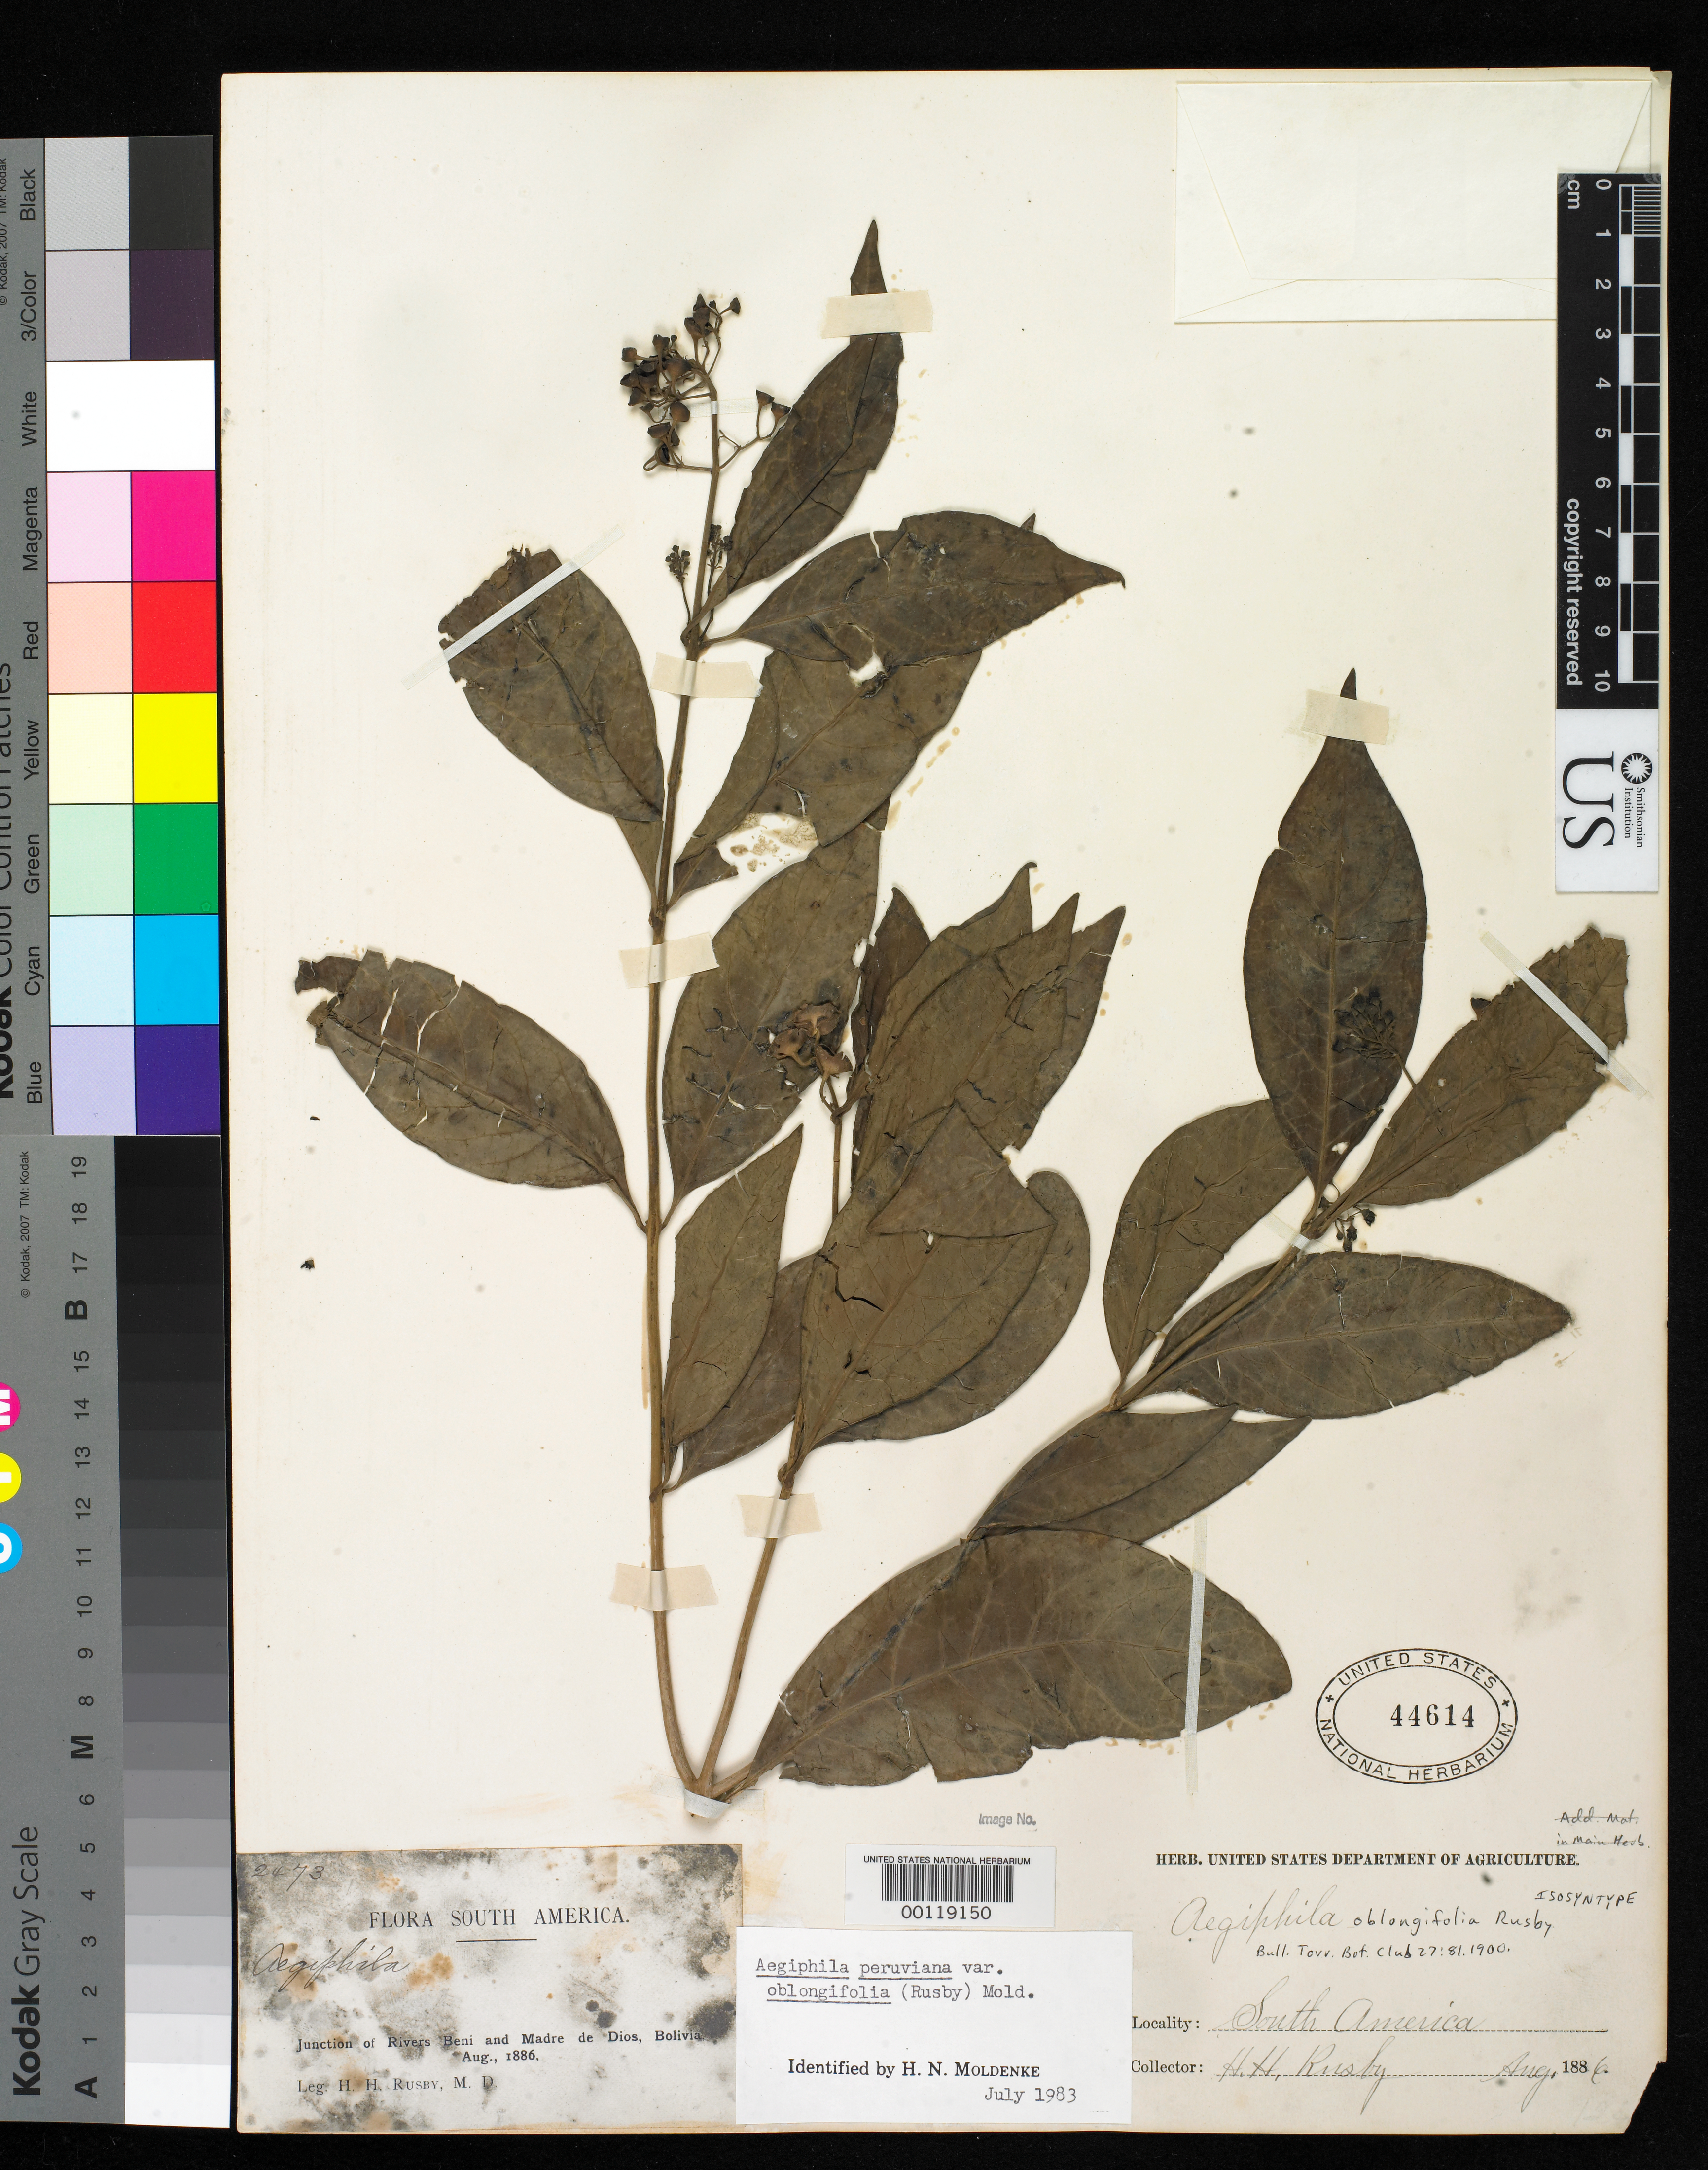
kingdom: Plantae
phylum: Tracheophyta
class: Magnoliopsida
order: Lamiales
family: Lamiaceae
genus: Aegiphila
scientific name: Aegiphila oblongifolia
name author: Rusby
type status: Isosyntype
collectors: H. H. Rusby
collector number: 2472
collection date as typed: Aug 1886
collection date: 1886-08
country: Bolivia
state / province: Beni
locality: Junction of Rivers Beni and Madre de Dios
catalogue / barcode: US 44614